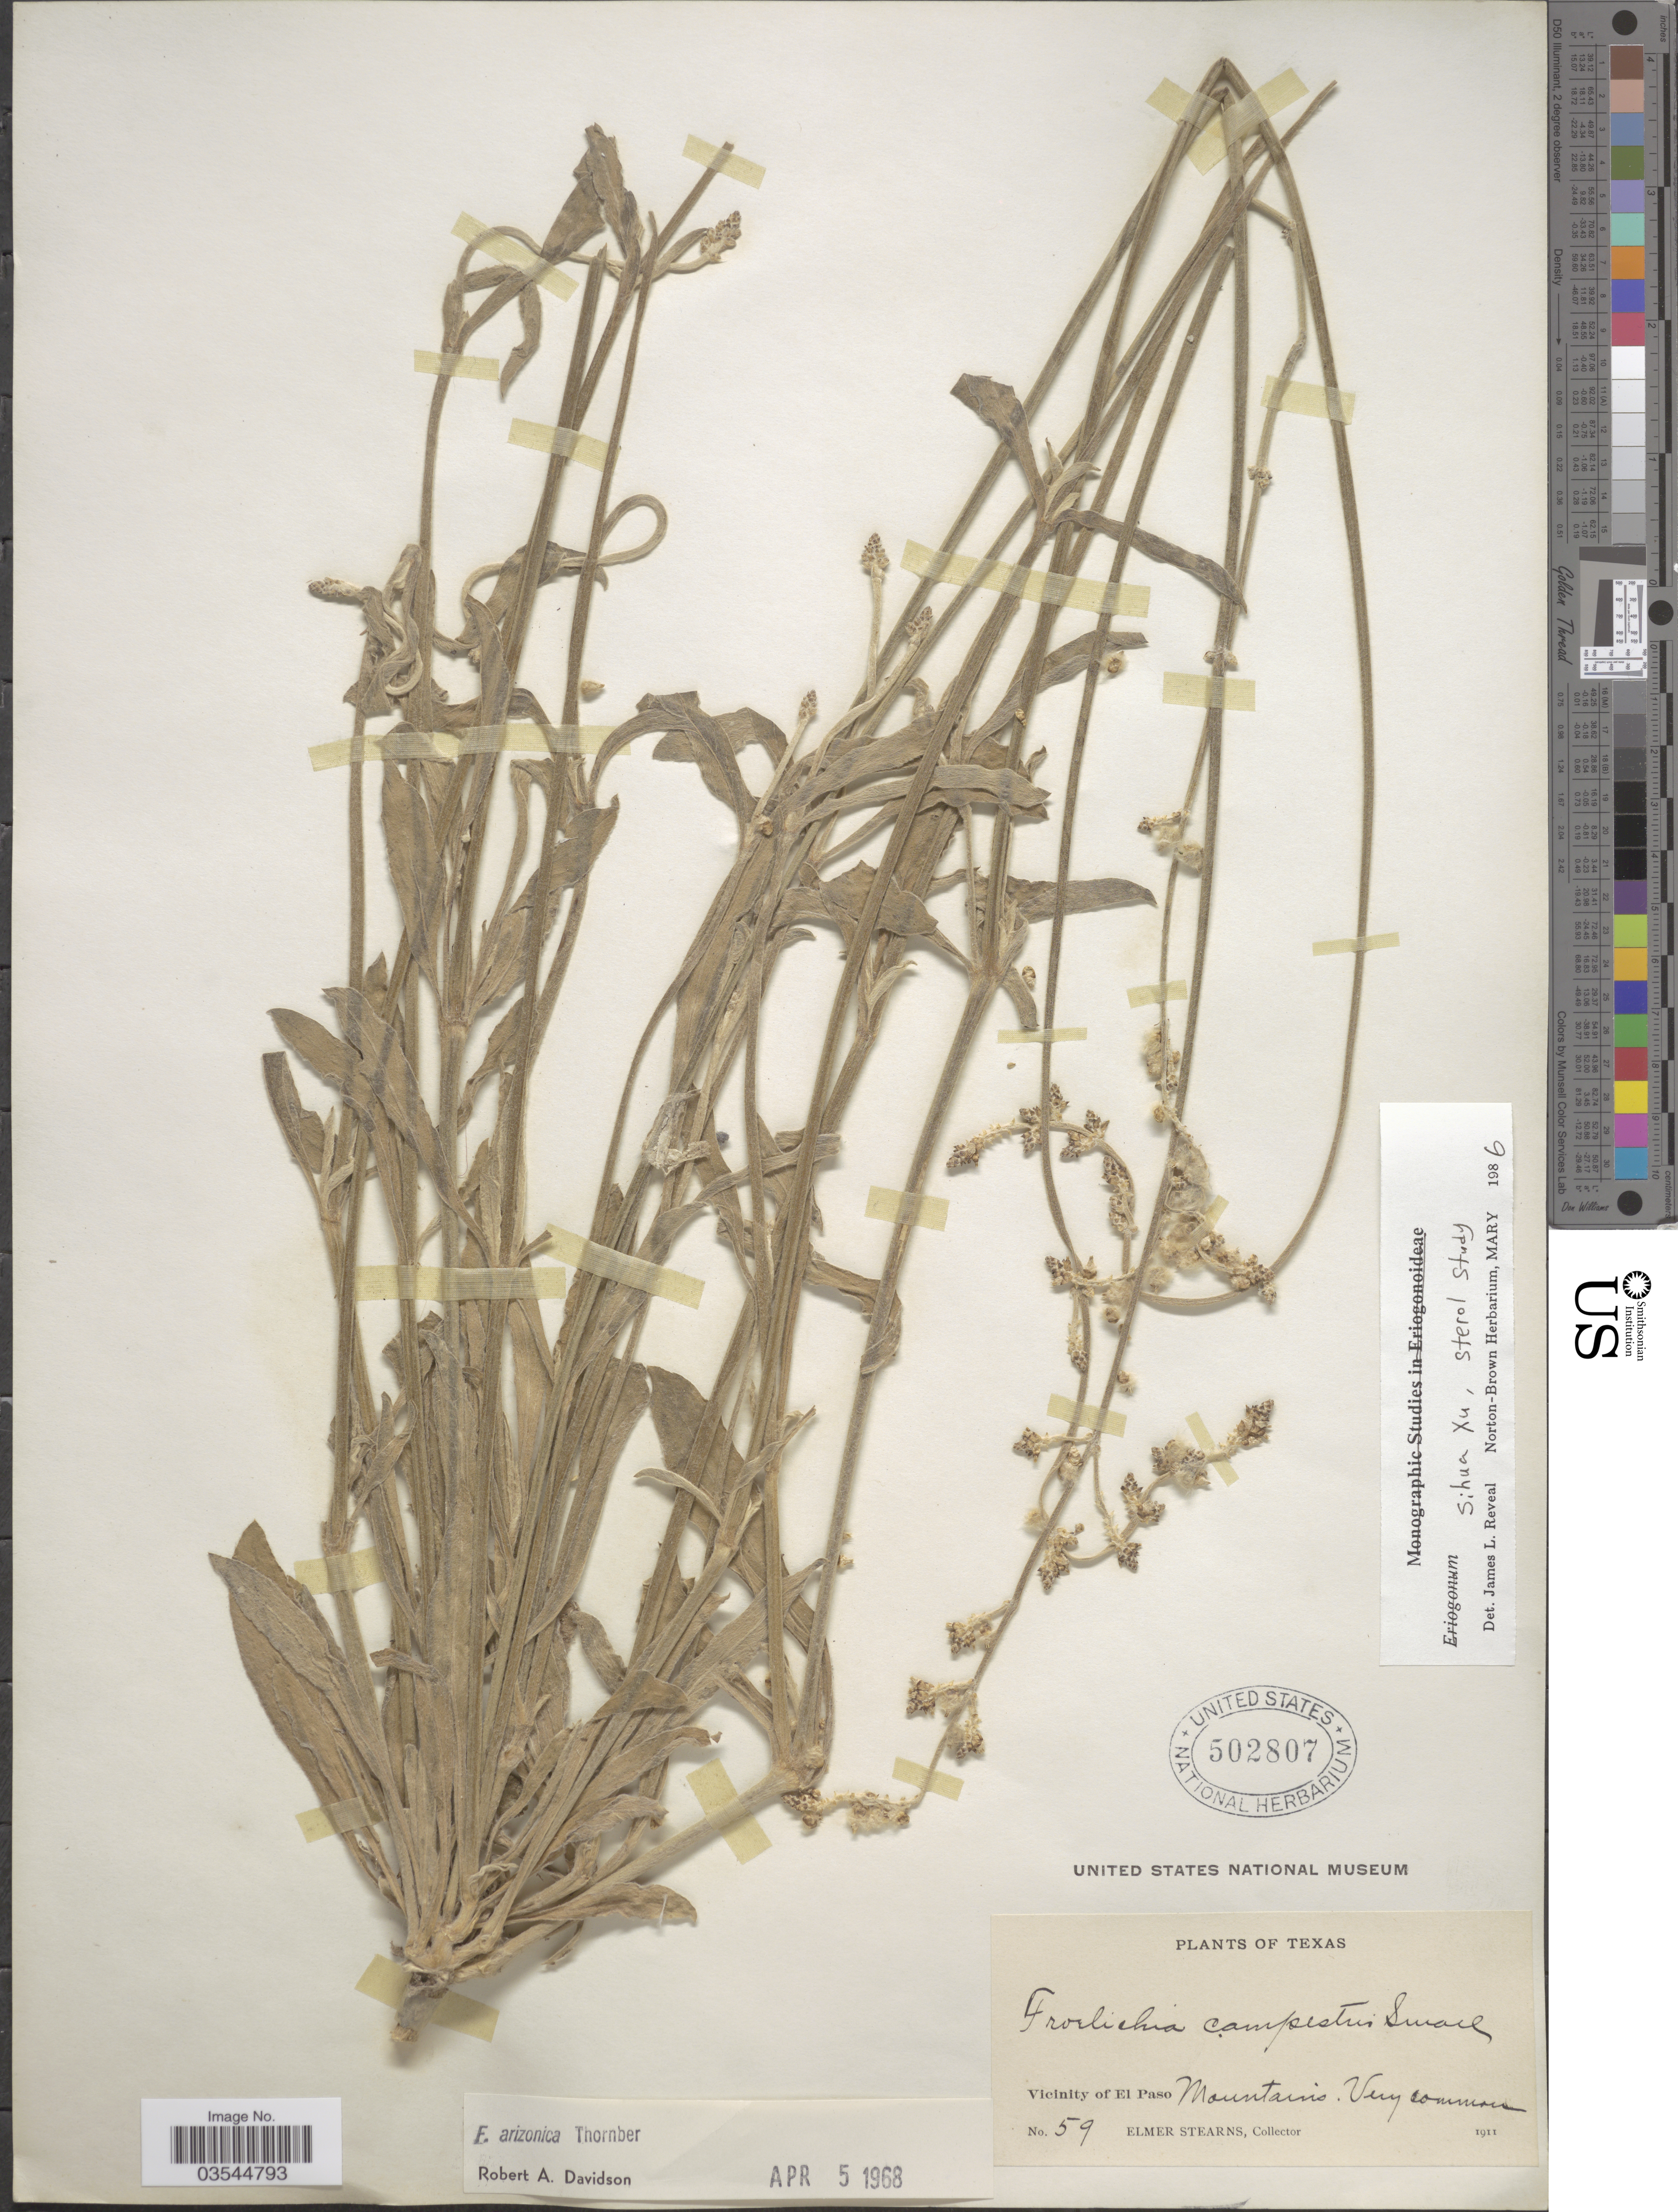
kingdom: Plantae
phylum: Tracheophyta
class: Magnoliopsida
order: Caryophyllales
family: Amaranthaceae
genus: Froelichia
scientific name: Froelichia arizonica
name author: Thornber ex Standl.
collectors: E. Stearns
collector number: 59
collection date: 1911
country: United States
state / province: Texas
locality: Vicinity of El Paso, Mountains.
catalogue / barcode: US 502807